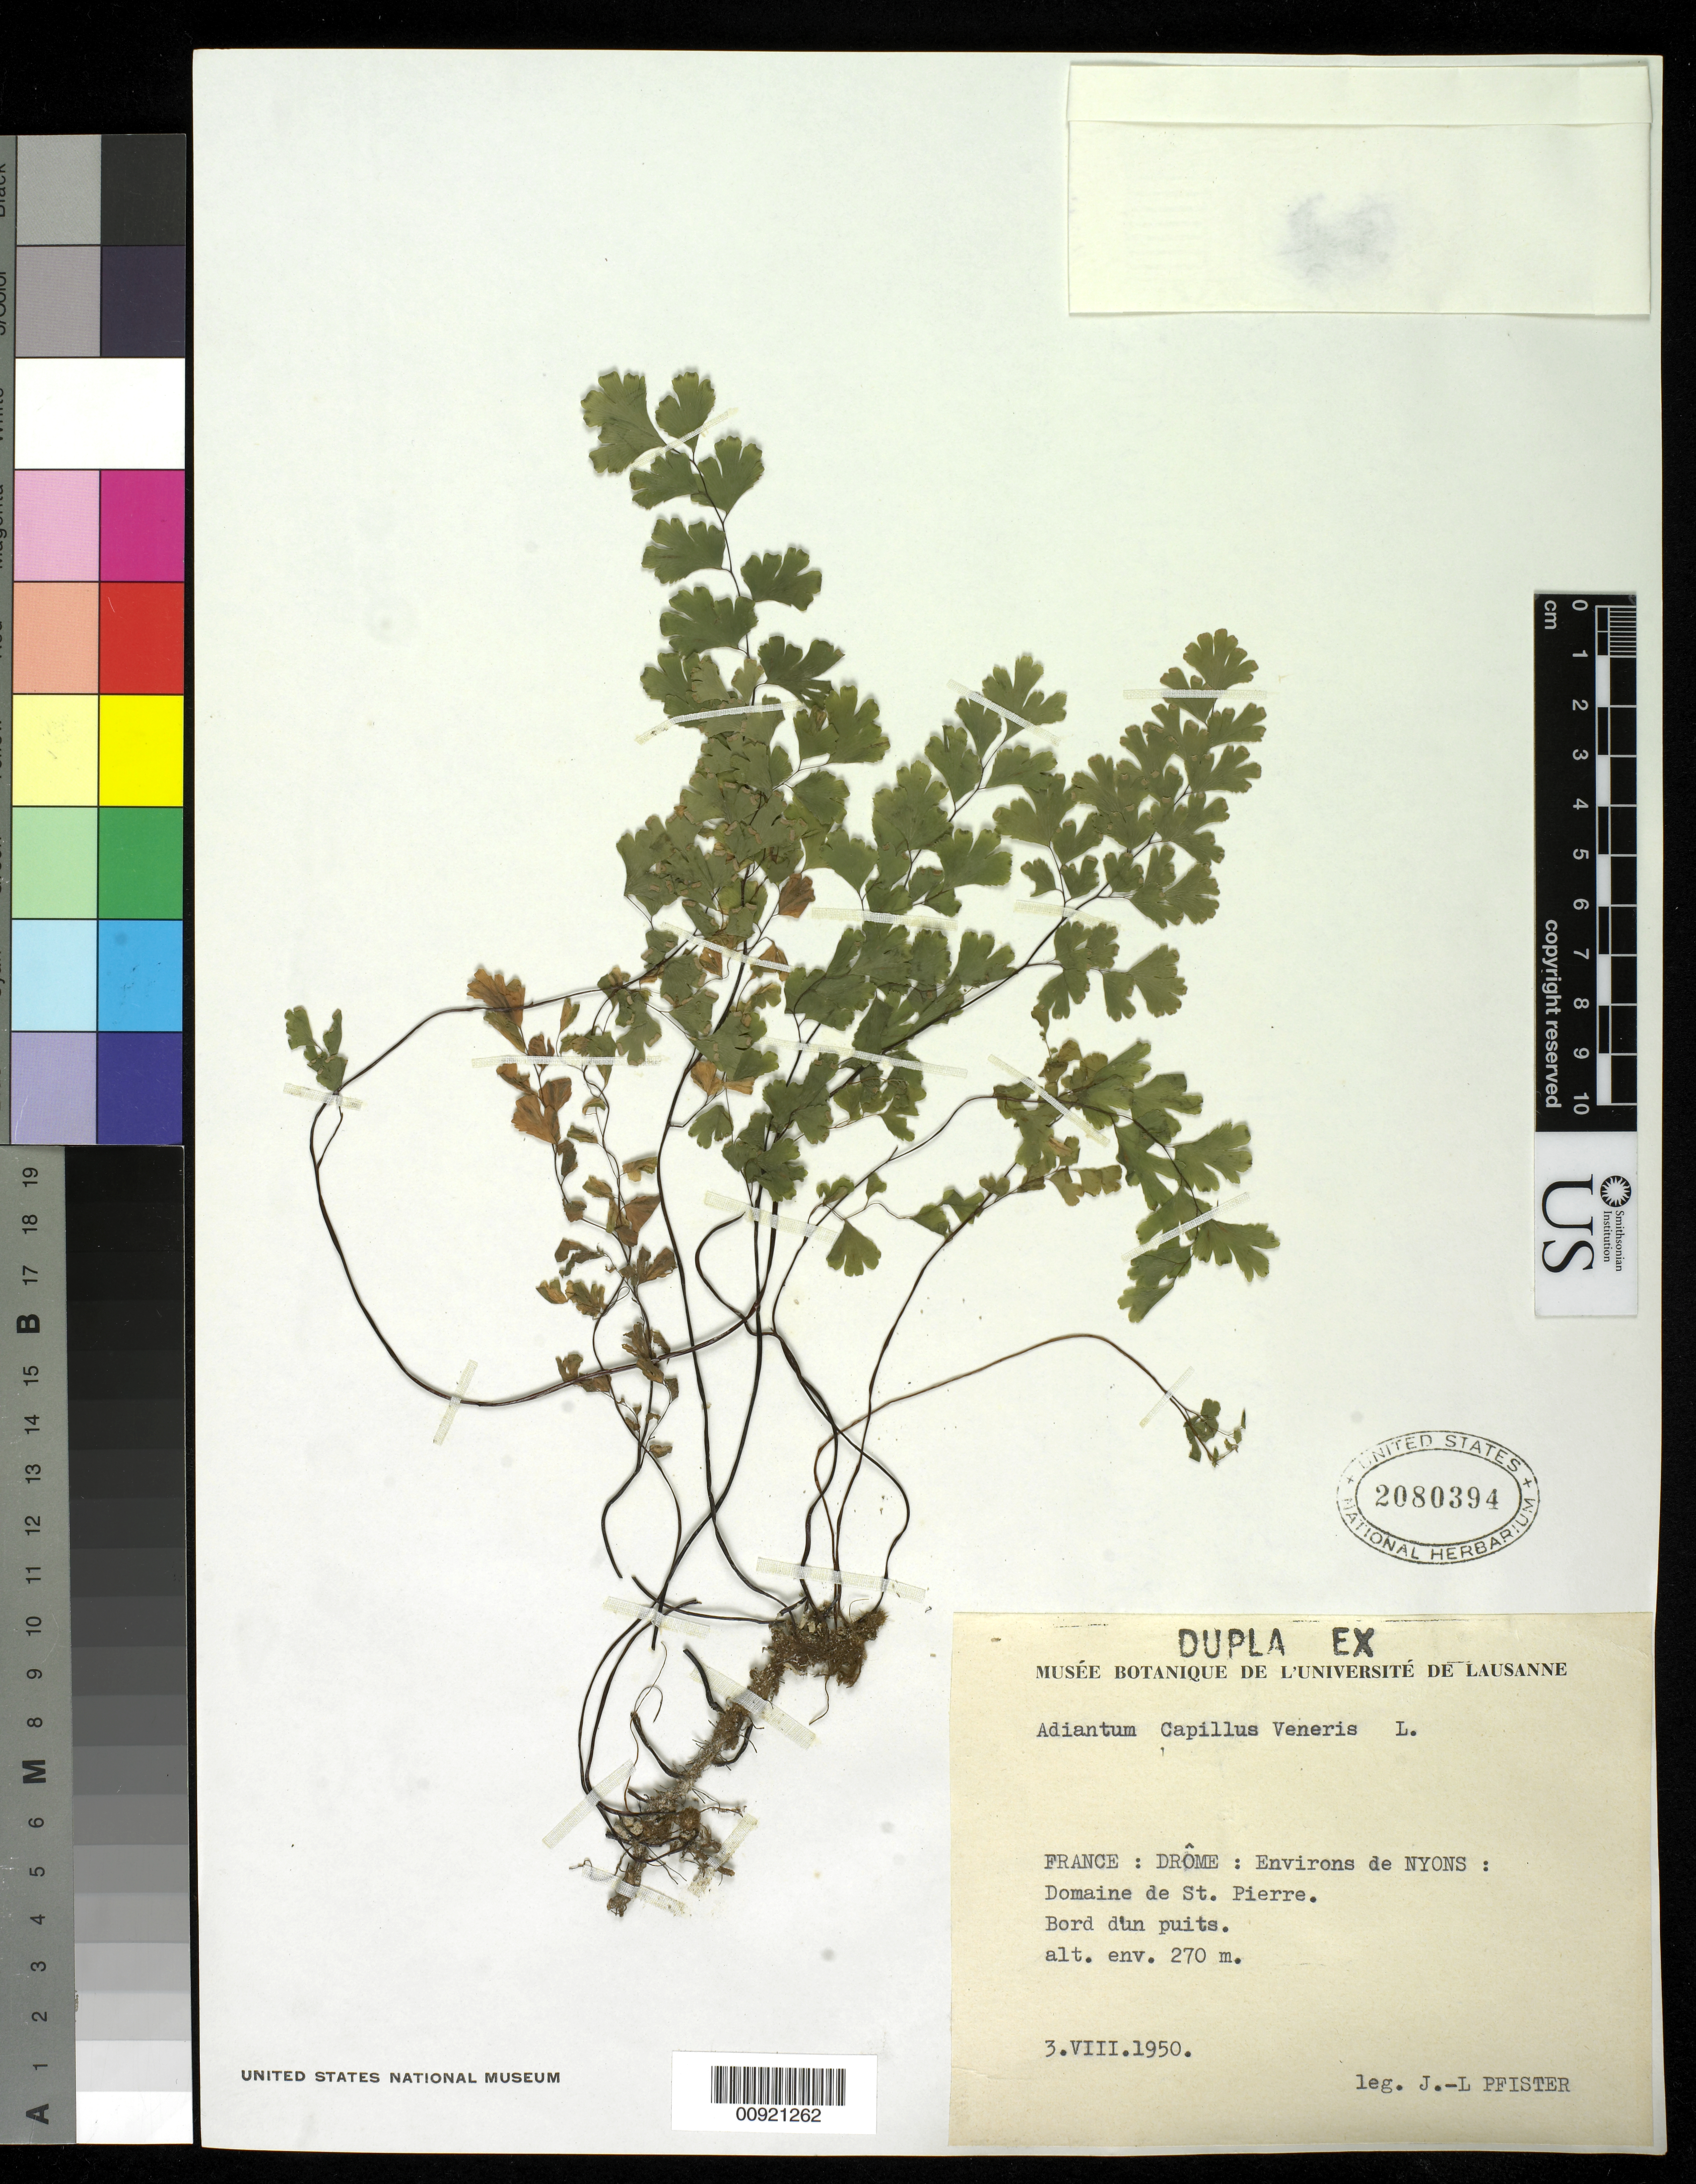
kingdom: Plantae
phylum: Tracheophyta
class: Polypodiopsida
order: Polypodiales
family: Pteridaceae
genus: Adiantum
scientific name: Adiantum capillus-veneris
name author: L.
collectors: J. Pfister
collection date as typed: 03 Aug 1950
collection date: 1950-08-03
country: France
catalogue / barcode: US 2080394-2